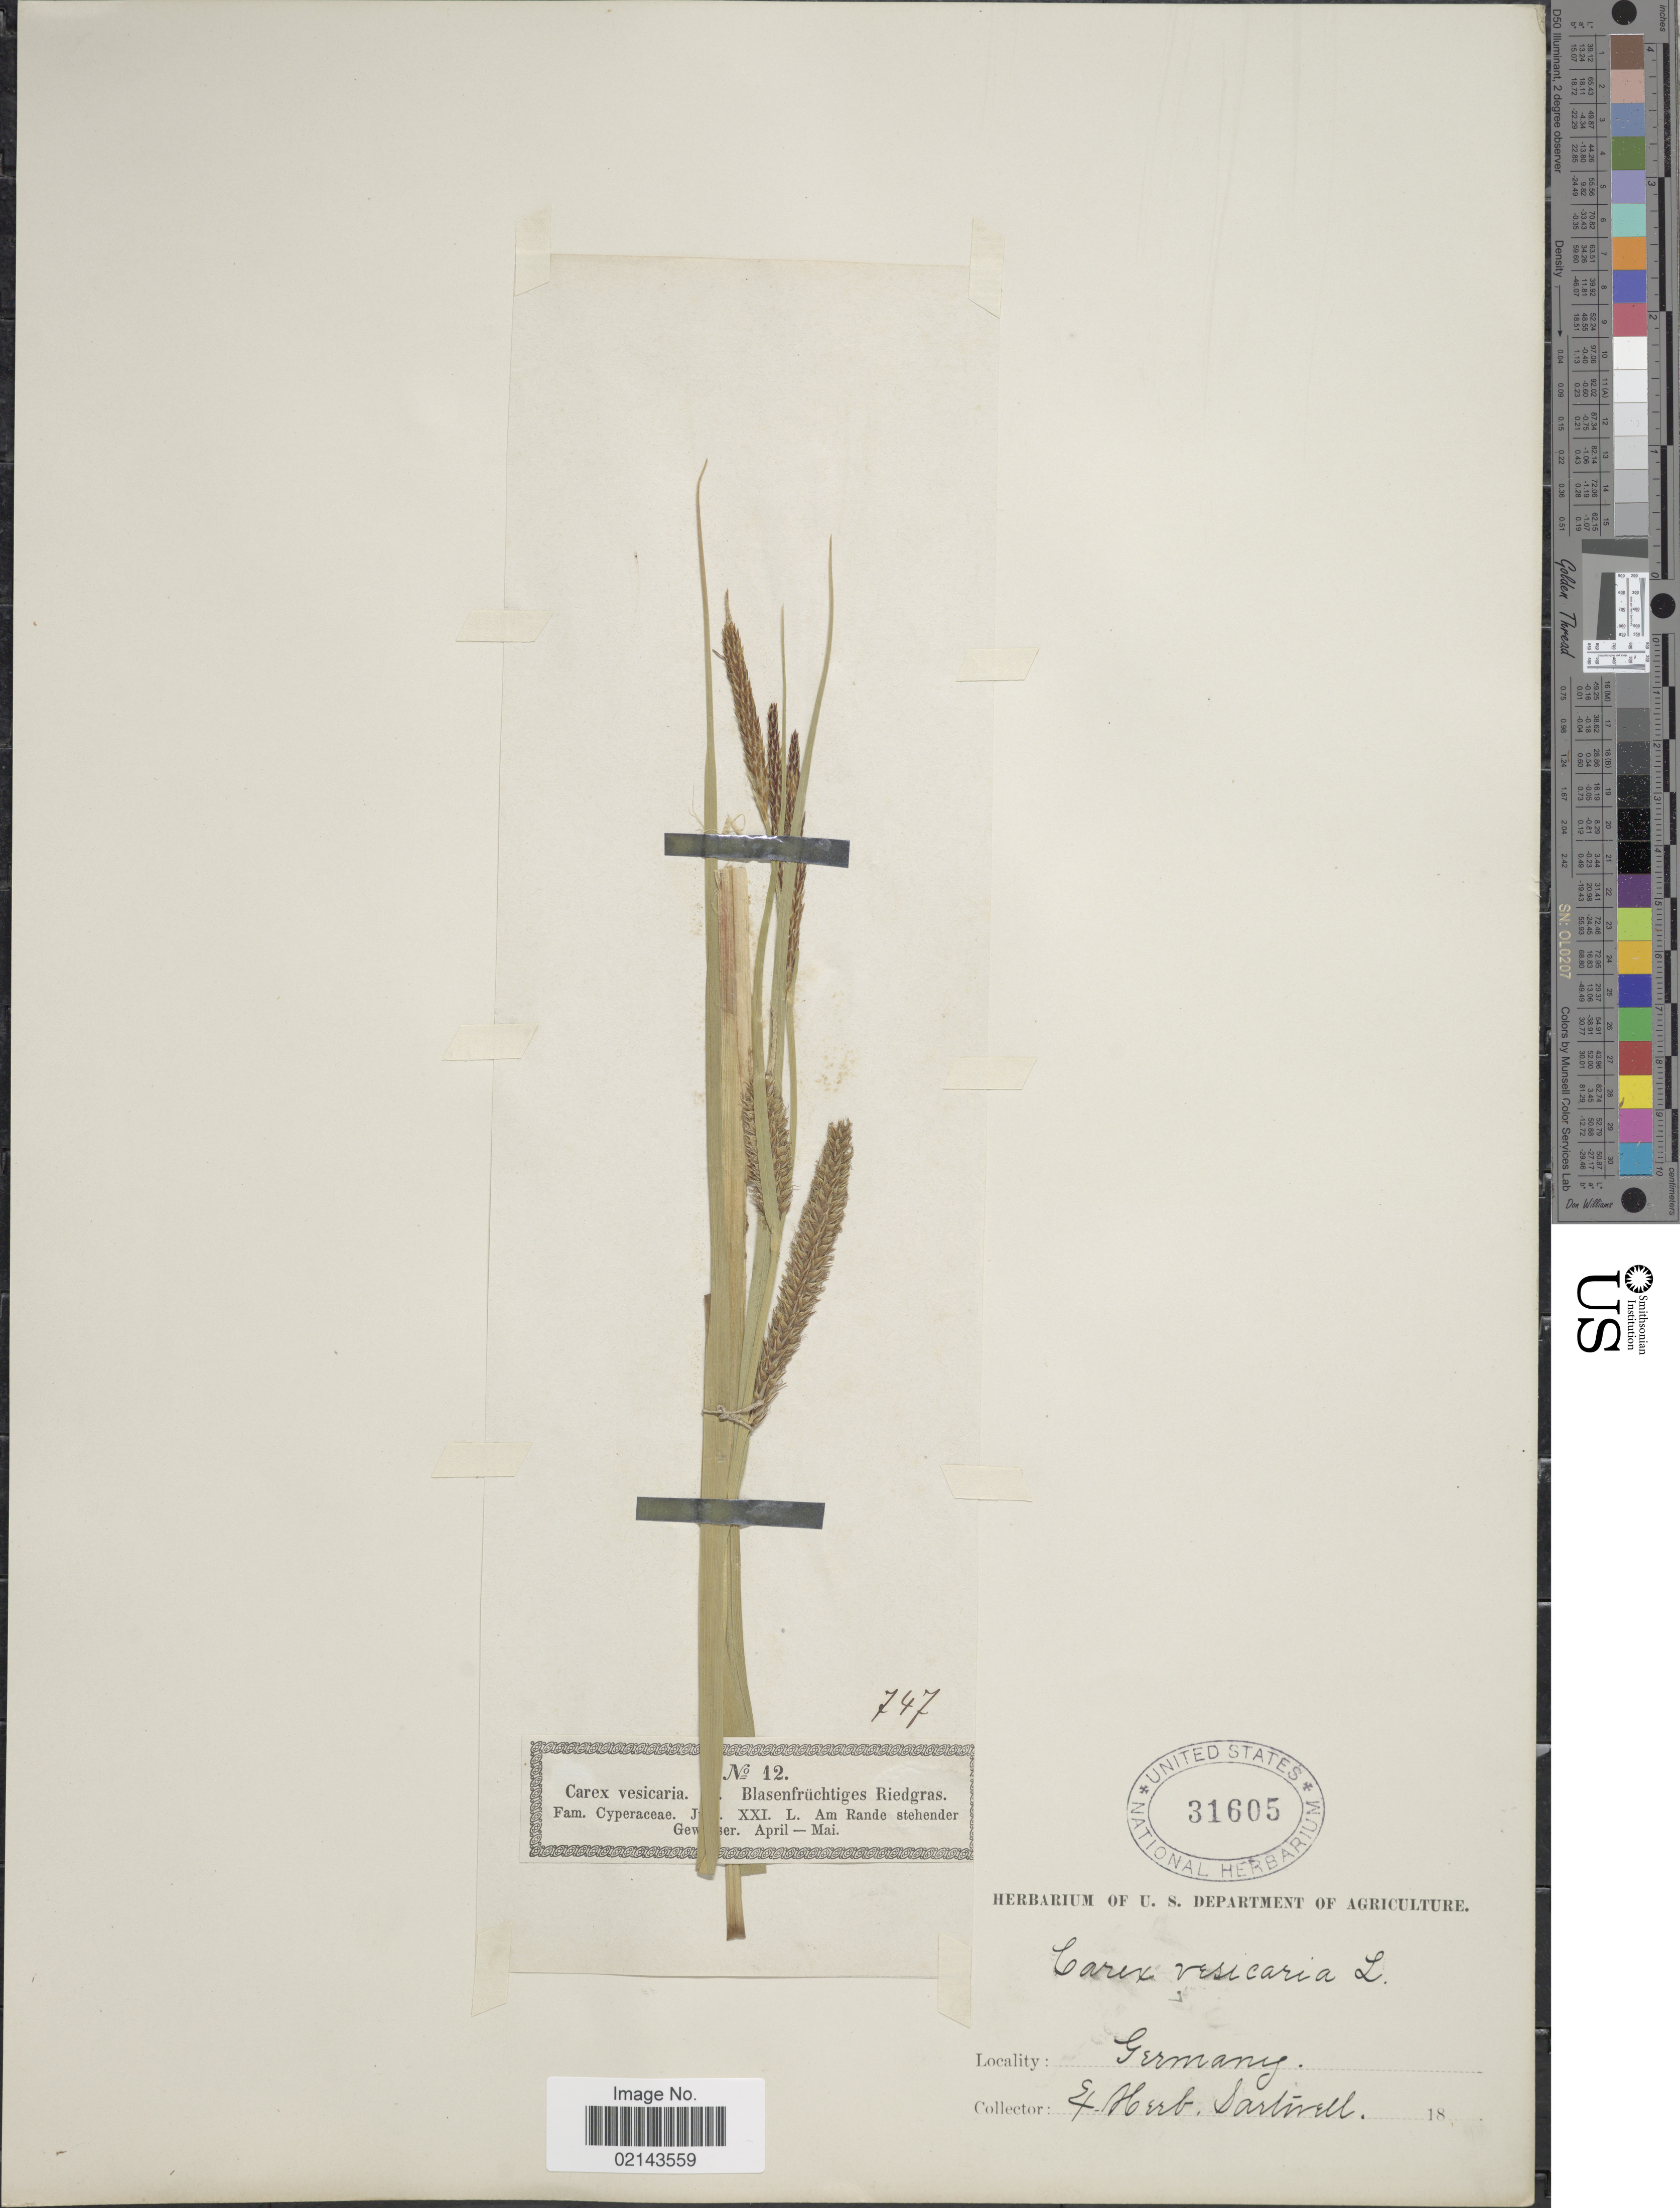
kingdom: Plantae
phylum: Tracheophyta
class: Liliopsida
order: Poales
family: Cyperaceae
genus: Carex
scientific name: Carex vesicaria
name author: L.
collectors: ex herb. Sartwell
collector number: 12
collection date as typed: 18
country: Germany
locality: Am Rande stehender Ge [illegible text]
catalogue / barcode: US 31605